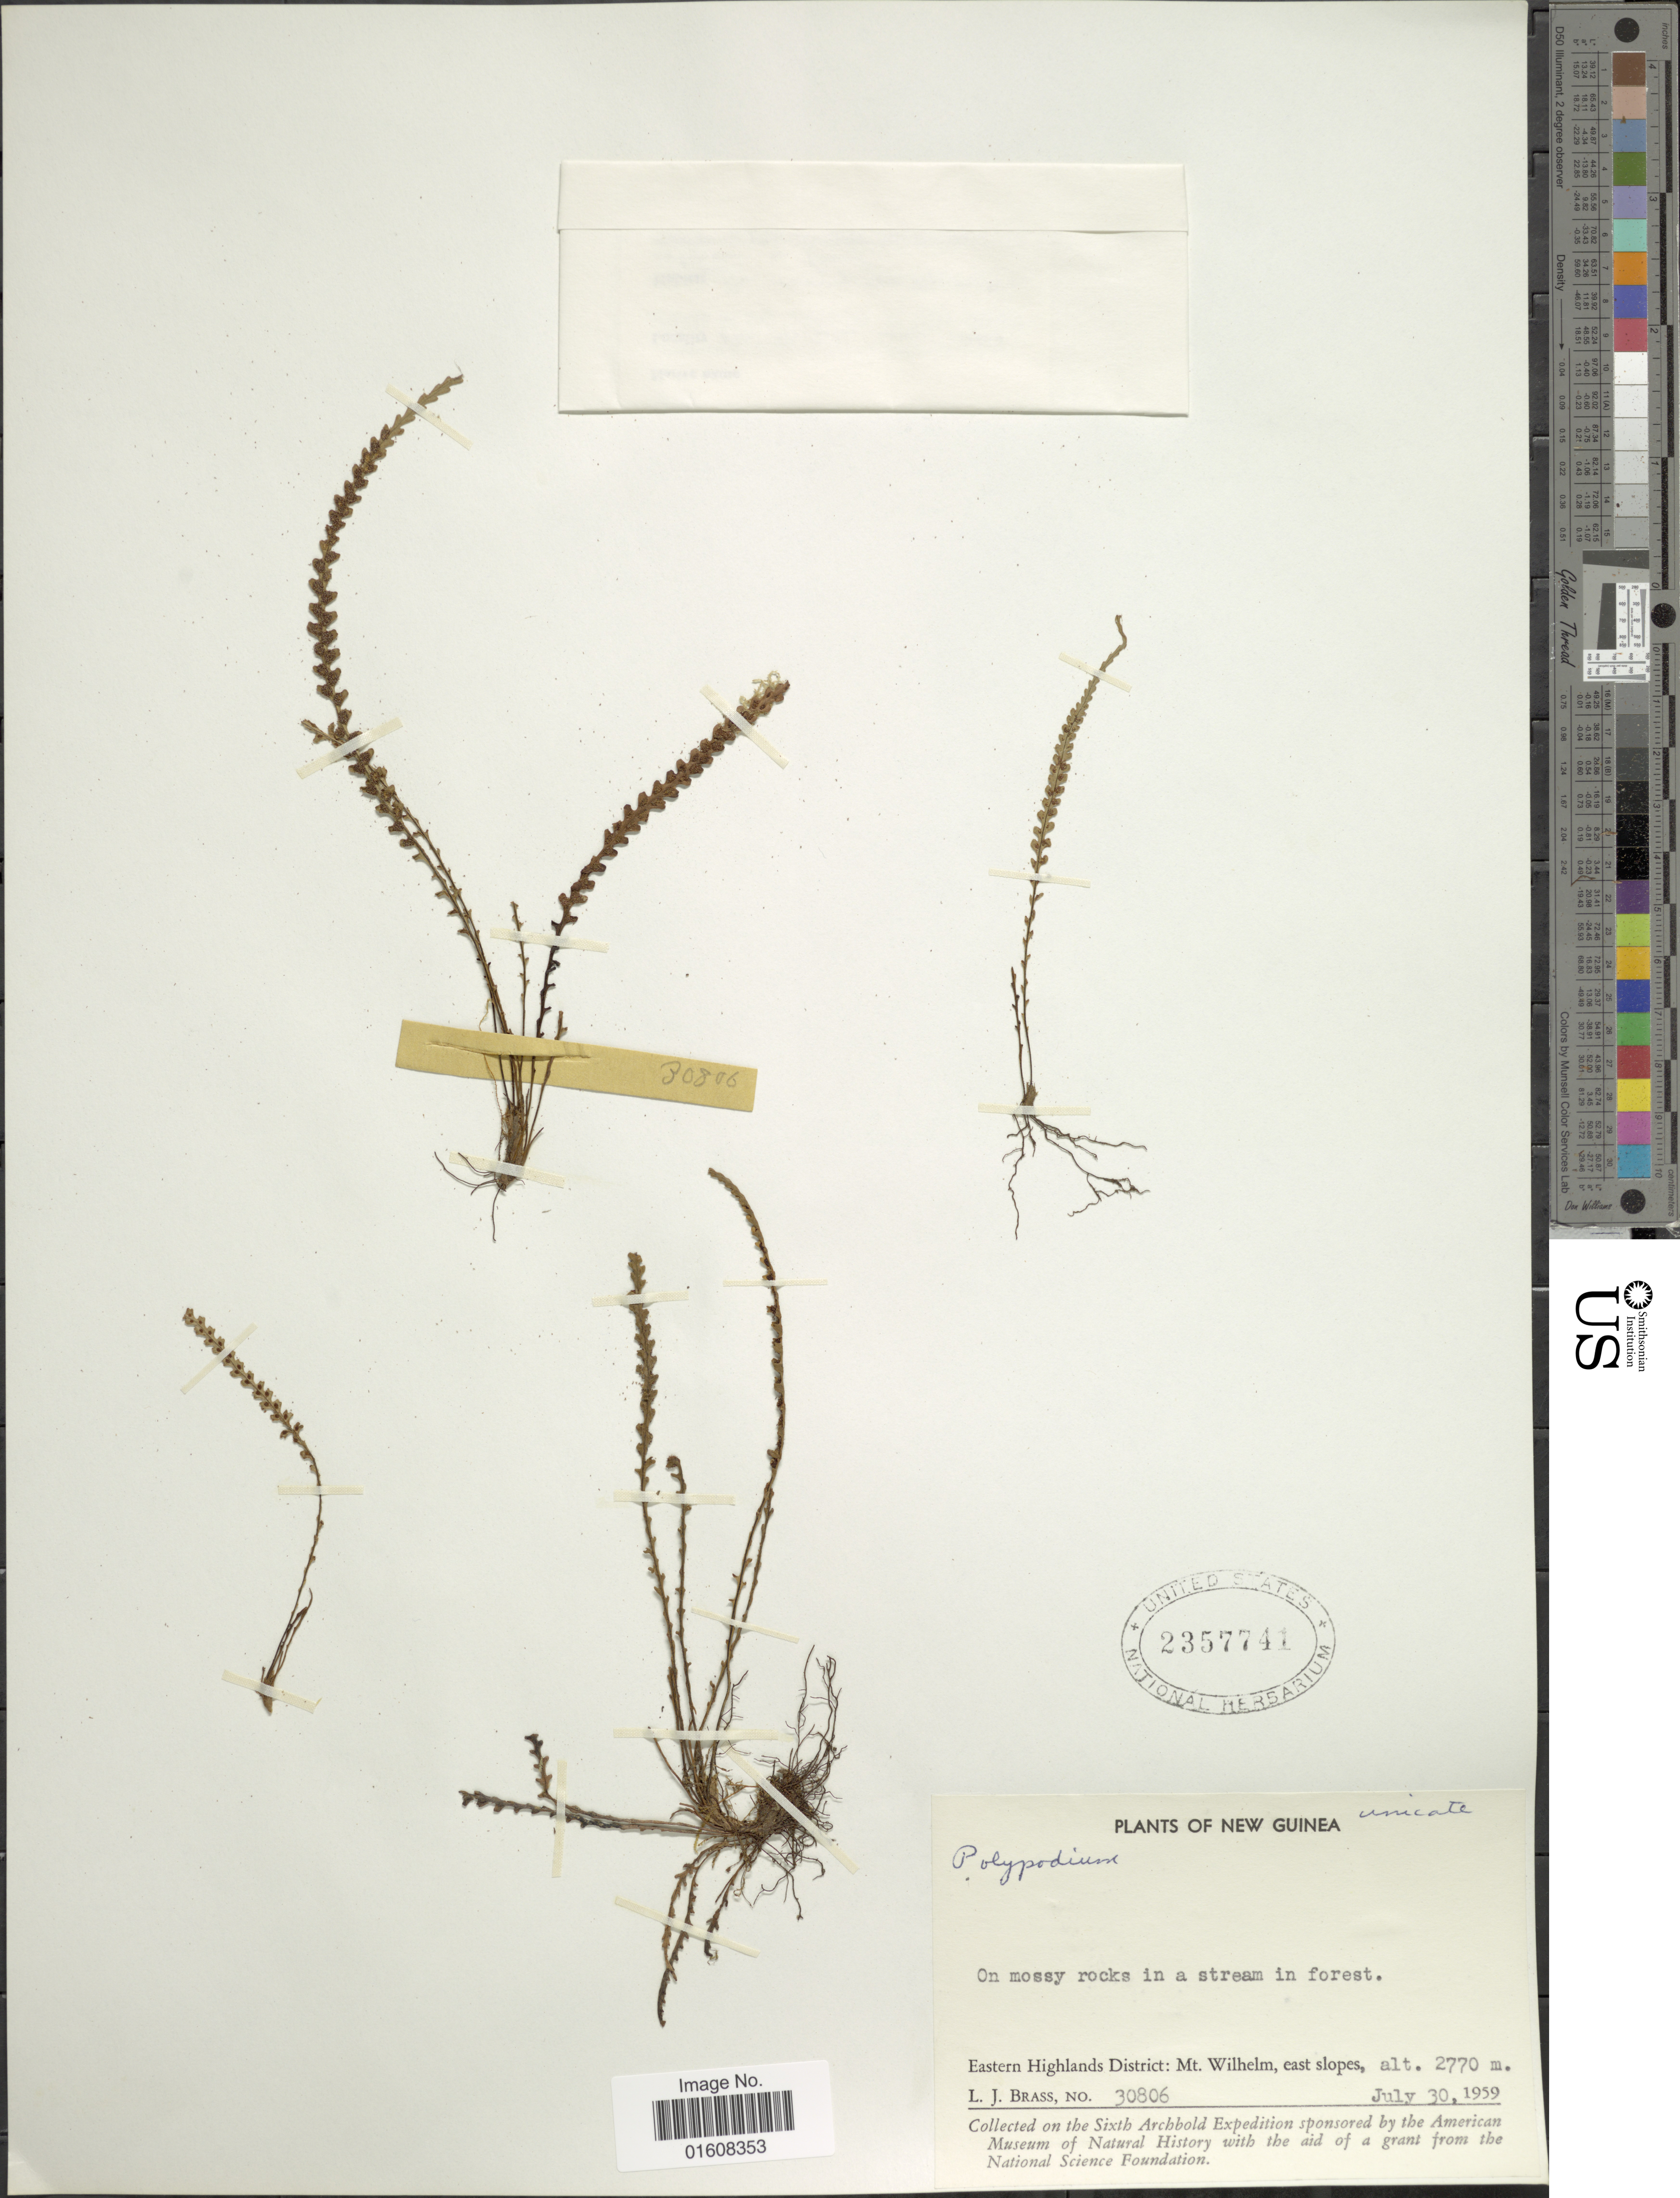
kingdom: Plantae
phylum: Tracheophyta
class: Polypodiopsida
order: Polypodiales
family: Polypodiaceae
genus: Grammitis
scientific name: Grammitis sp.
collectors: L. J. Brass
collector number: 30806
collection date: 1959-07-30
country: Papua New Guinea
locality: New Guinea. Eastern Highlands District: Mt. Wilhelm, east slopes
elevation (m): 2770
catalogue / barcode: US 2357741